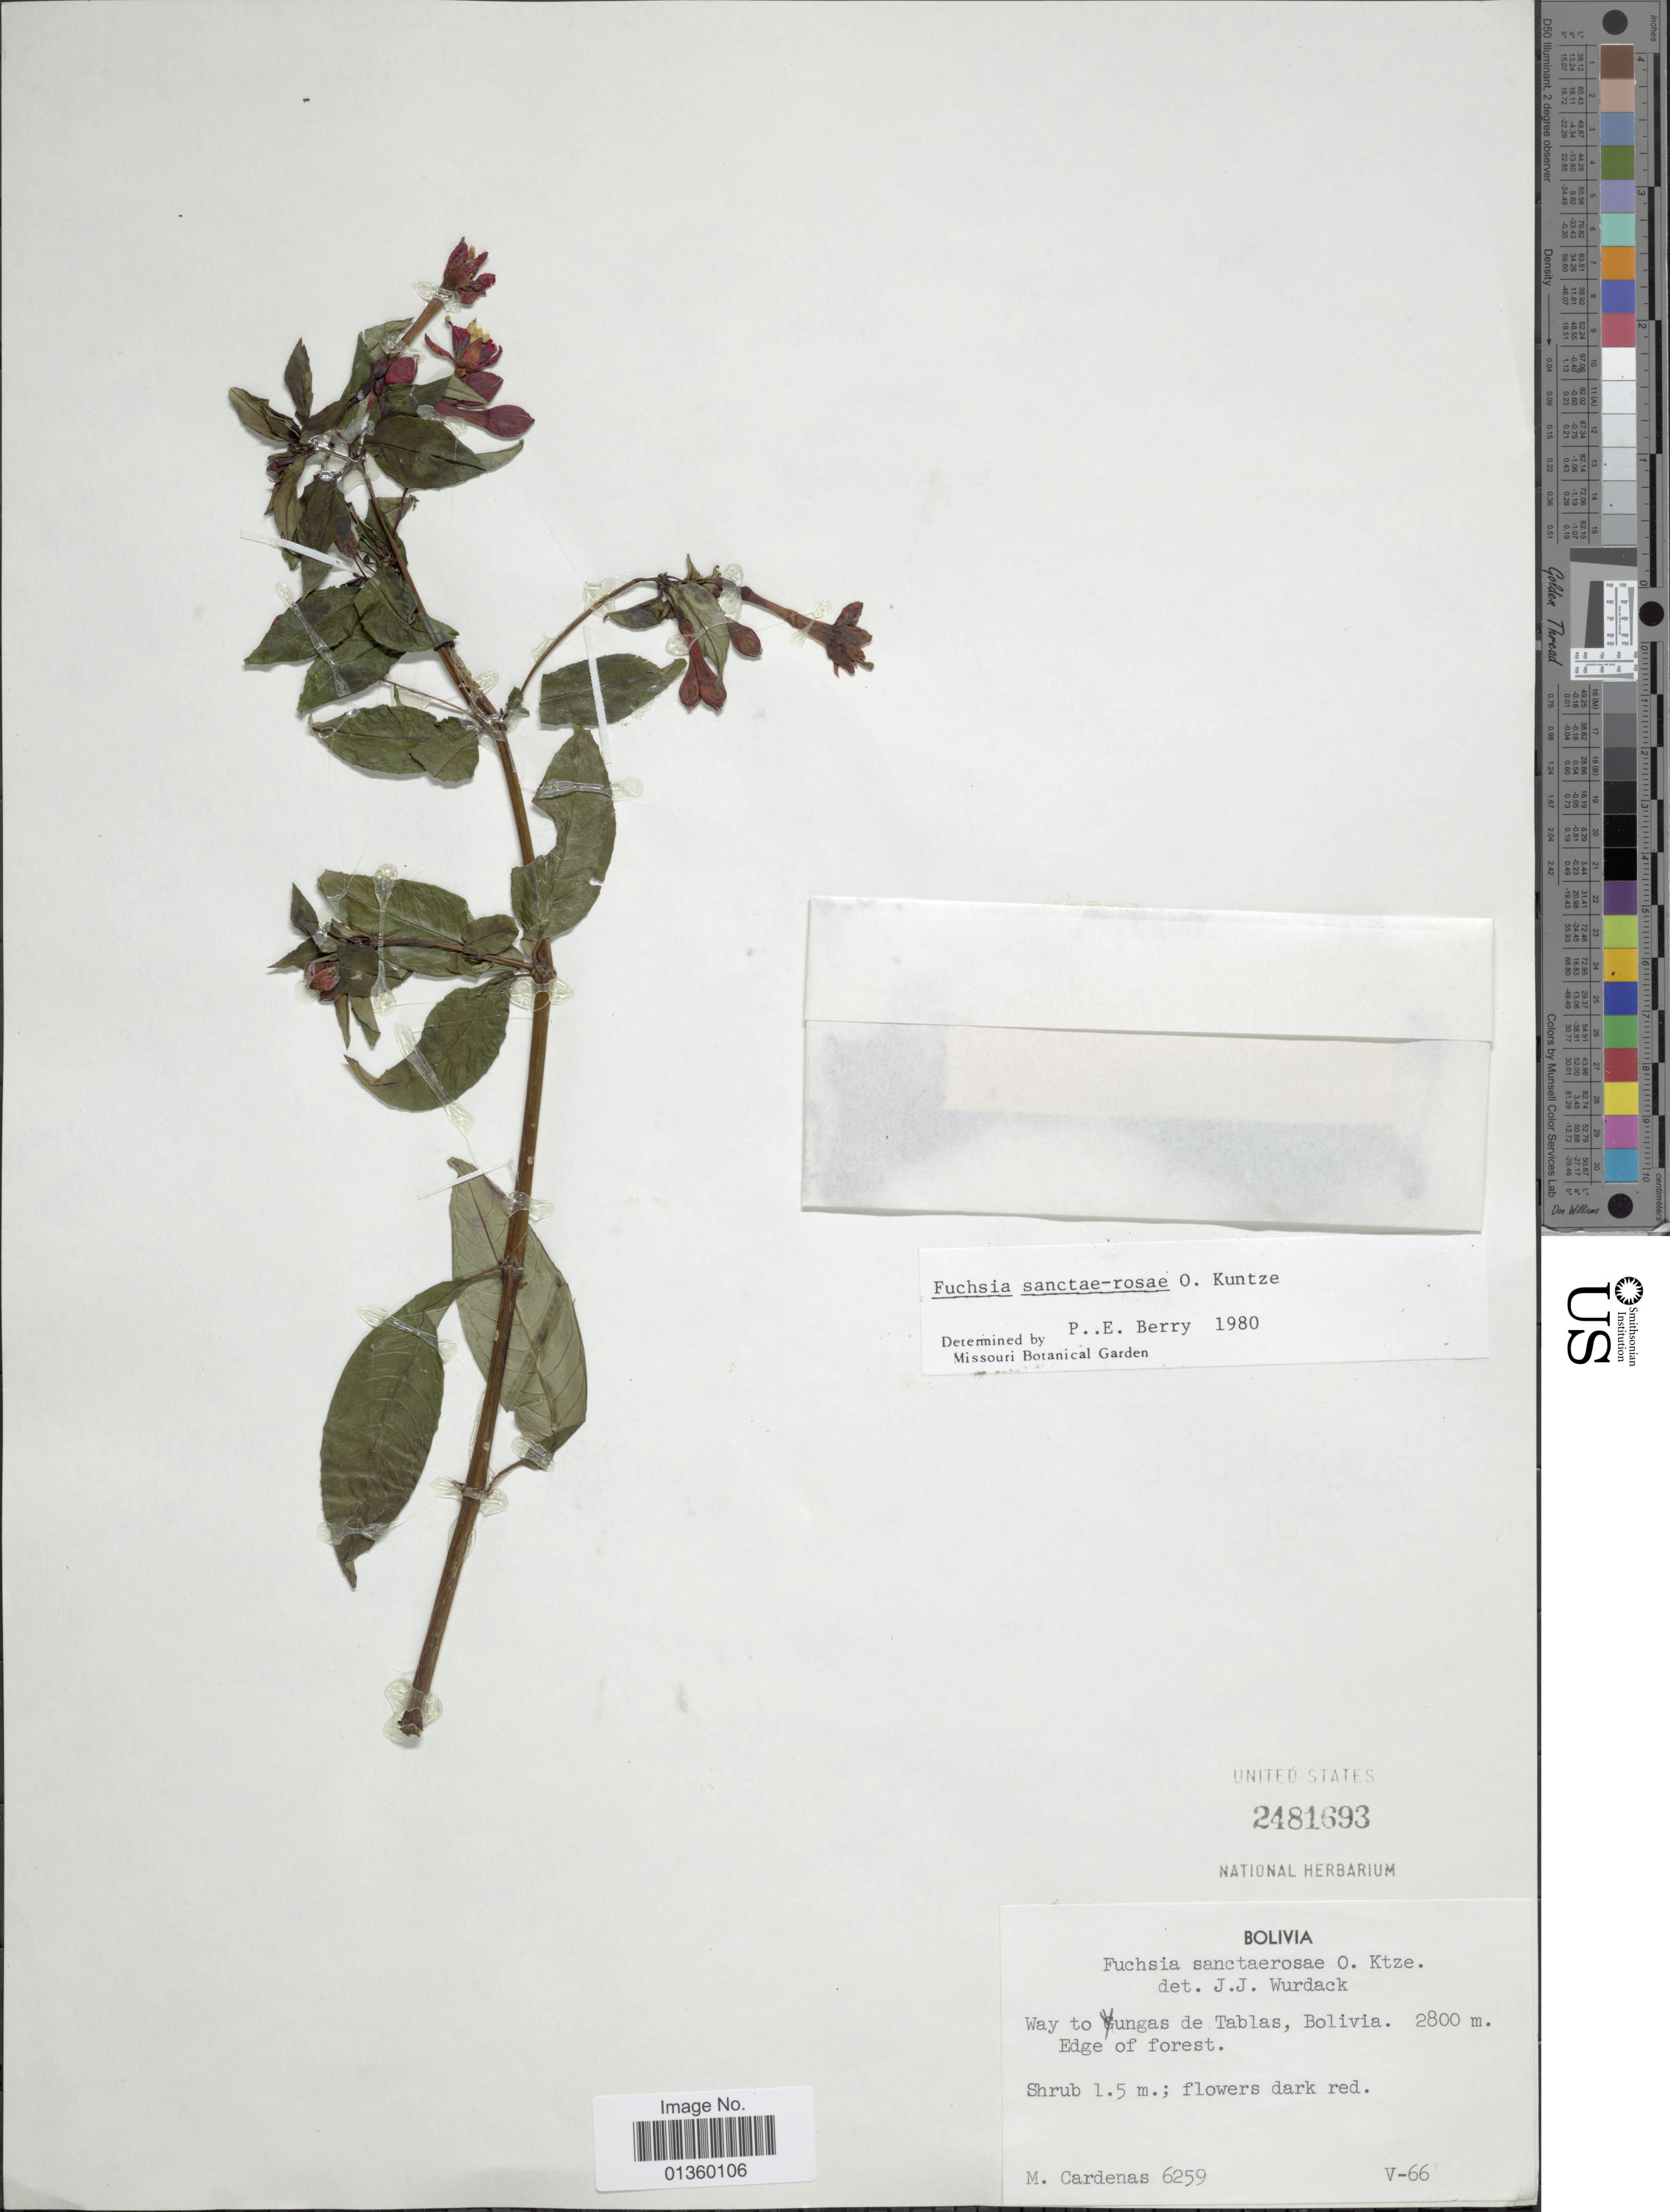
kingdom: Plantae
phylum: Tracheophyta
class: Magnoliopsida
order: Myrtales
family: Onagraceae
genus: Fuchsia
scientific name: Fuchsia sanctae-rosae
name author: Kuntze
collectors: M. Cárdenas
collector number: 6259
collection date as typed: Transcribed d/m/y: /5/66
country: Bolivia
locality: Way to Yungas de Tablas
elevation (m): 2800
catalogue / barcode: US 2481693